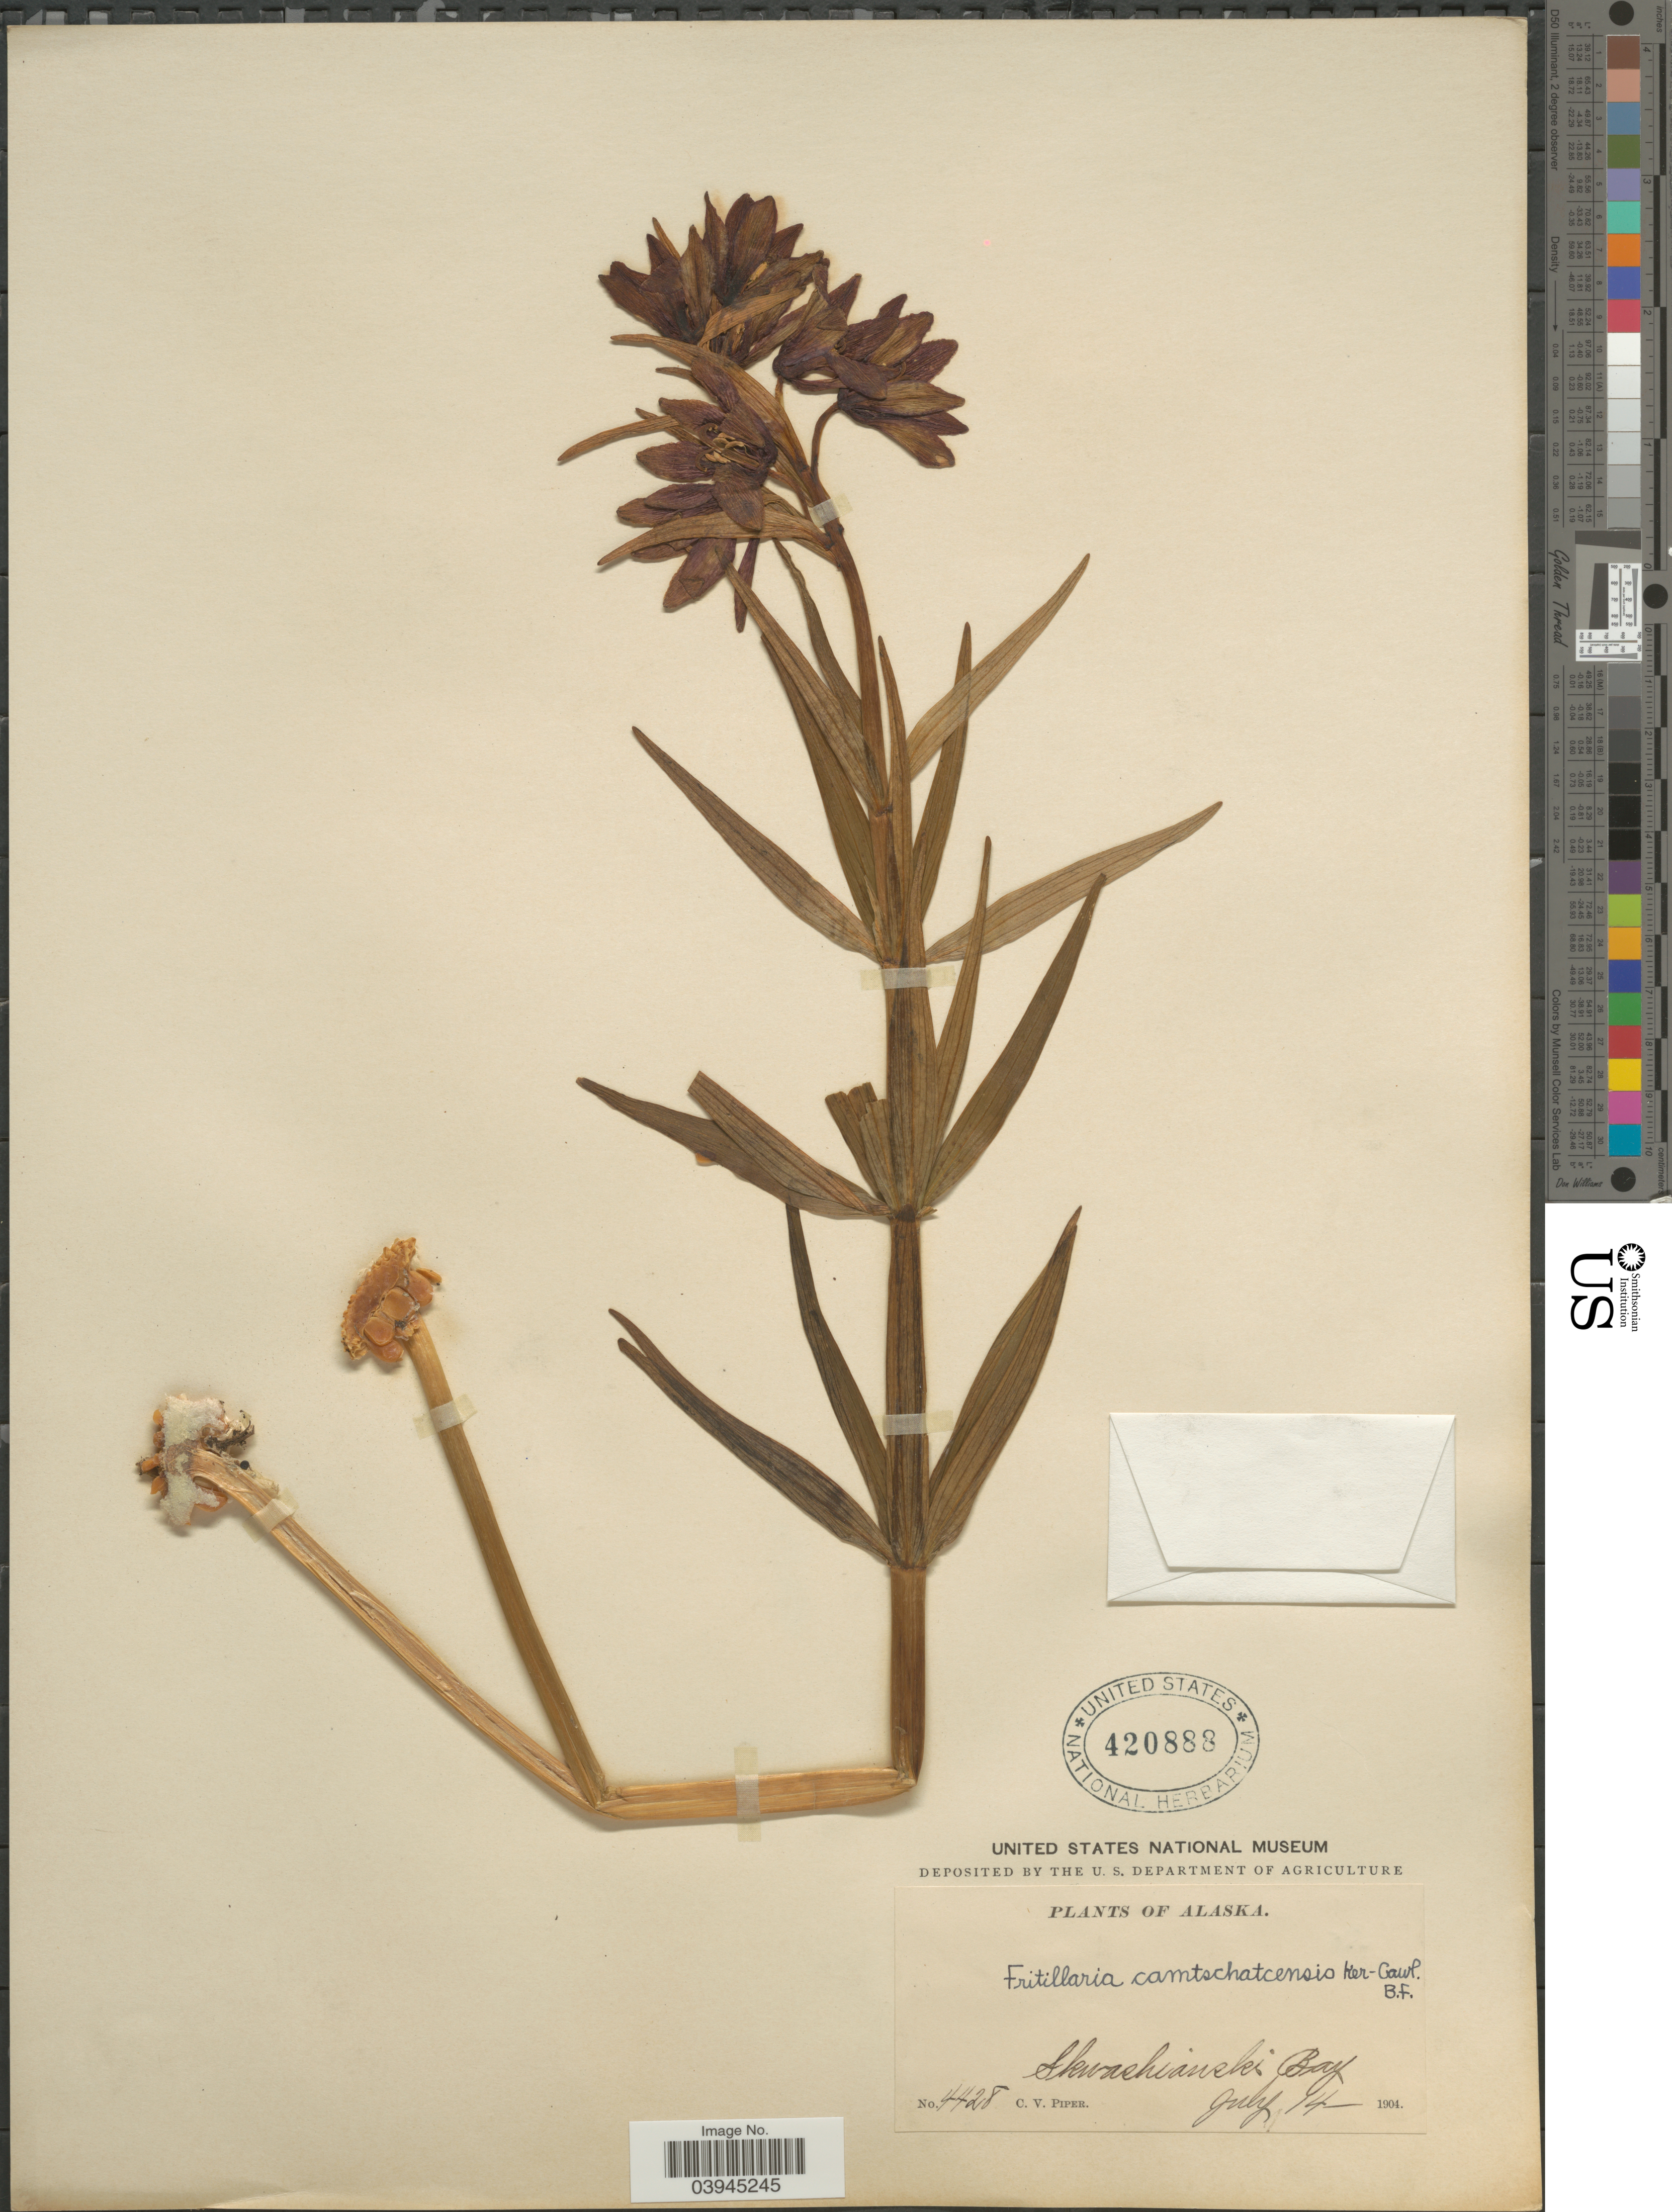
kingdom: Plantae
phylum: Tracheophyta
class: Liliopsida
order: Liliales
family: Liliaceae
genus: Fritillaria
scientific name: Fritillaria camschatcensis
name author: (L.) Ker Gawl.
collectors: C. V. Piper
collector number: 4428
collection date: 1904-07-14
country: United States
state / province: Alaska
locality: Skwashianski Bay.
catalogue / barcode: US 420888